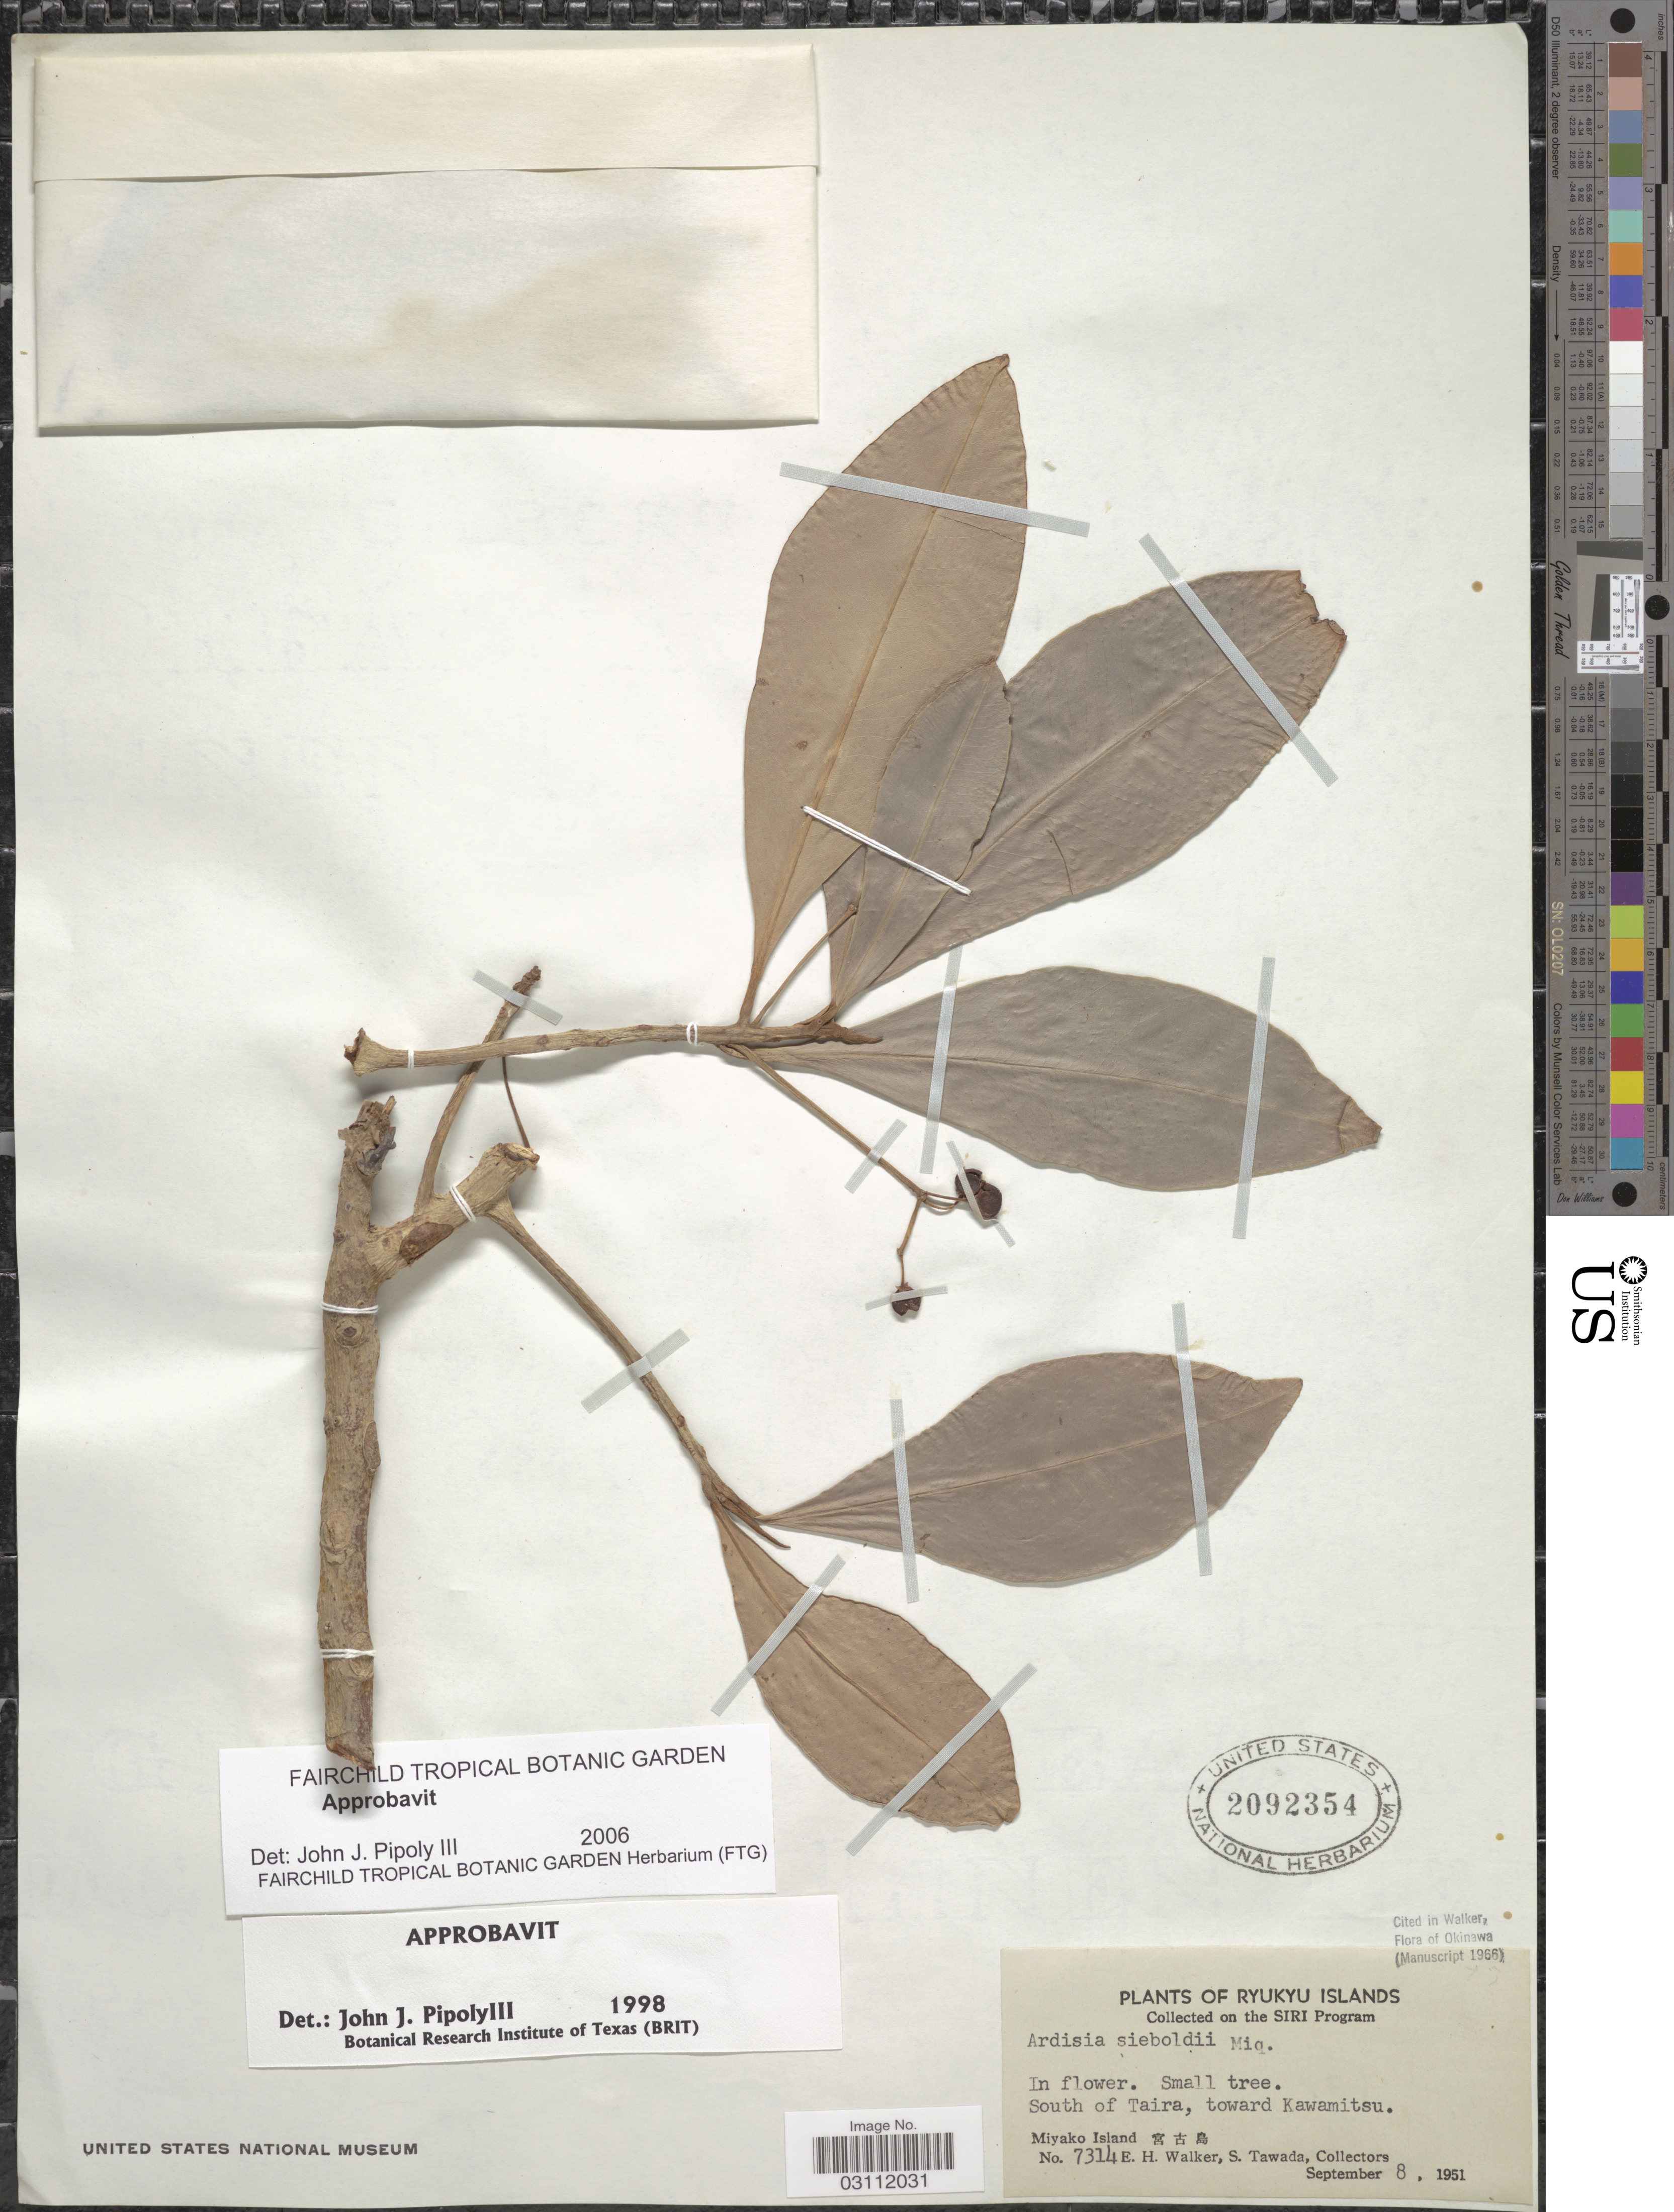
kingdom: Plantae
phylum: Tracheophyta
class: Magnoliopsida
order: Ericales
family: Primulaceae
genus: Ardisia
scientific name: Ardisia sieboldii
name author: Miq.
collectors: E. H. Walker & S. Tawada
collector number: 7314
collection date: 1951-09-08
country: Japan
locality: Ryukyu Islands, South of Taira, toward Kawamitsu, Miyako Island.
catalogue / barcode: US 2092354